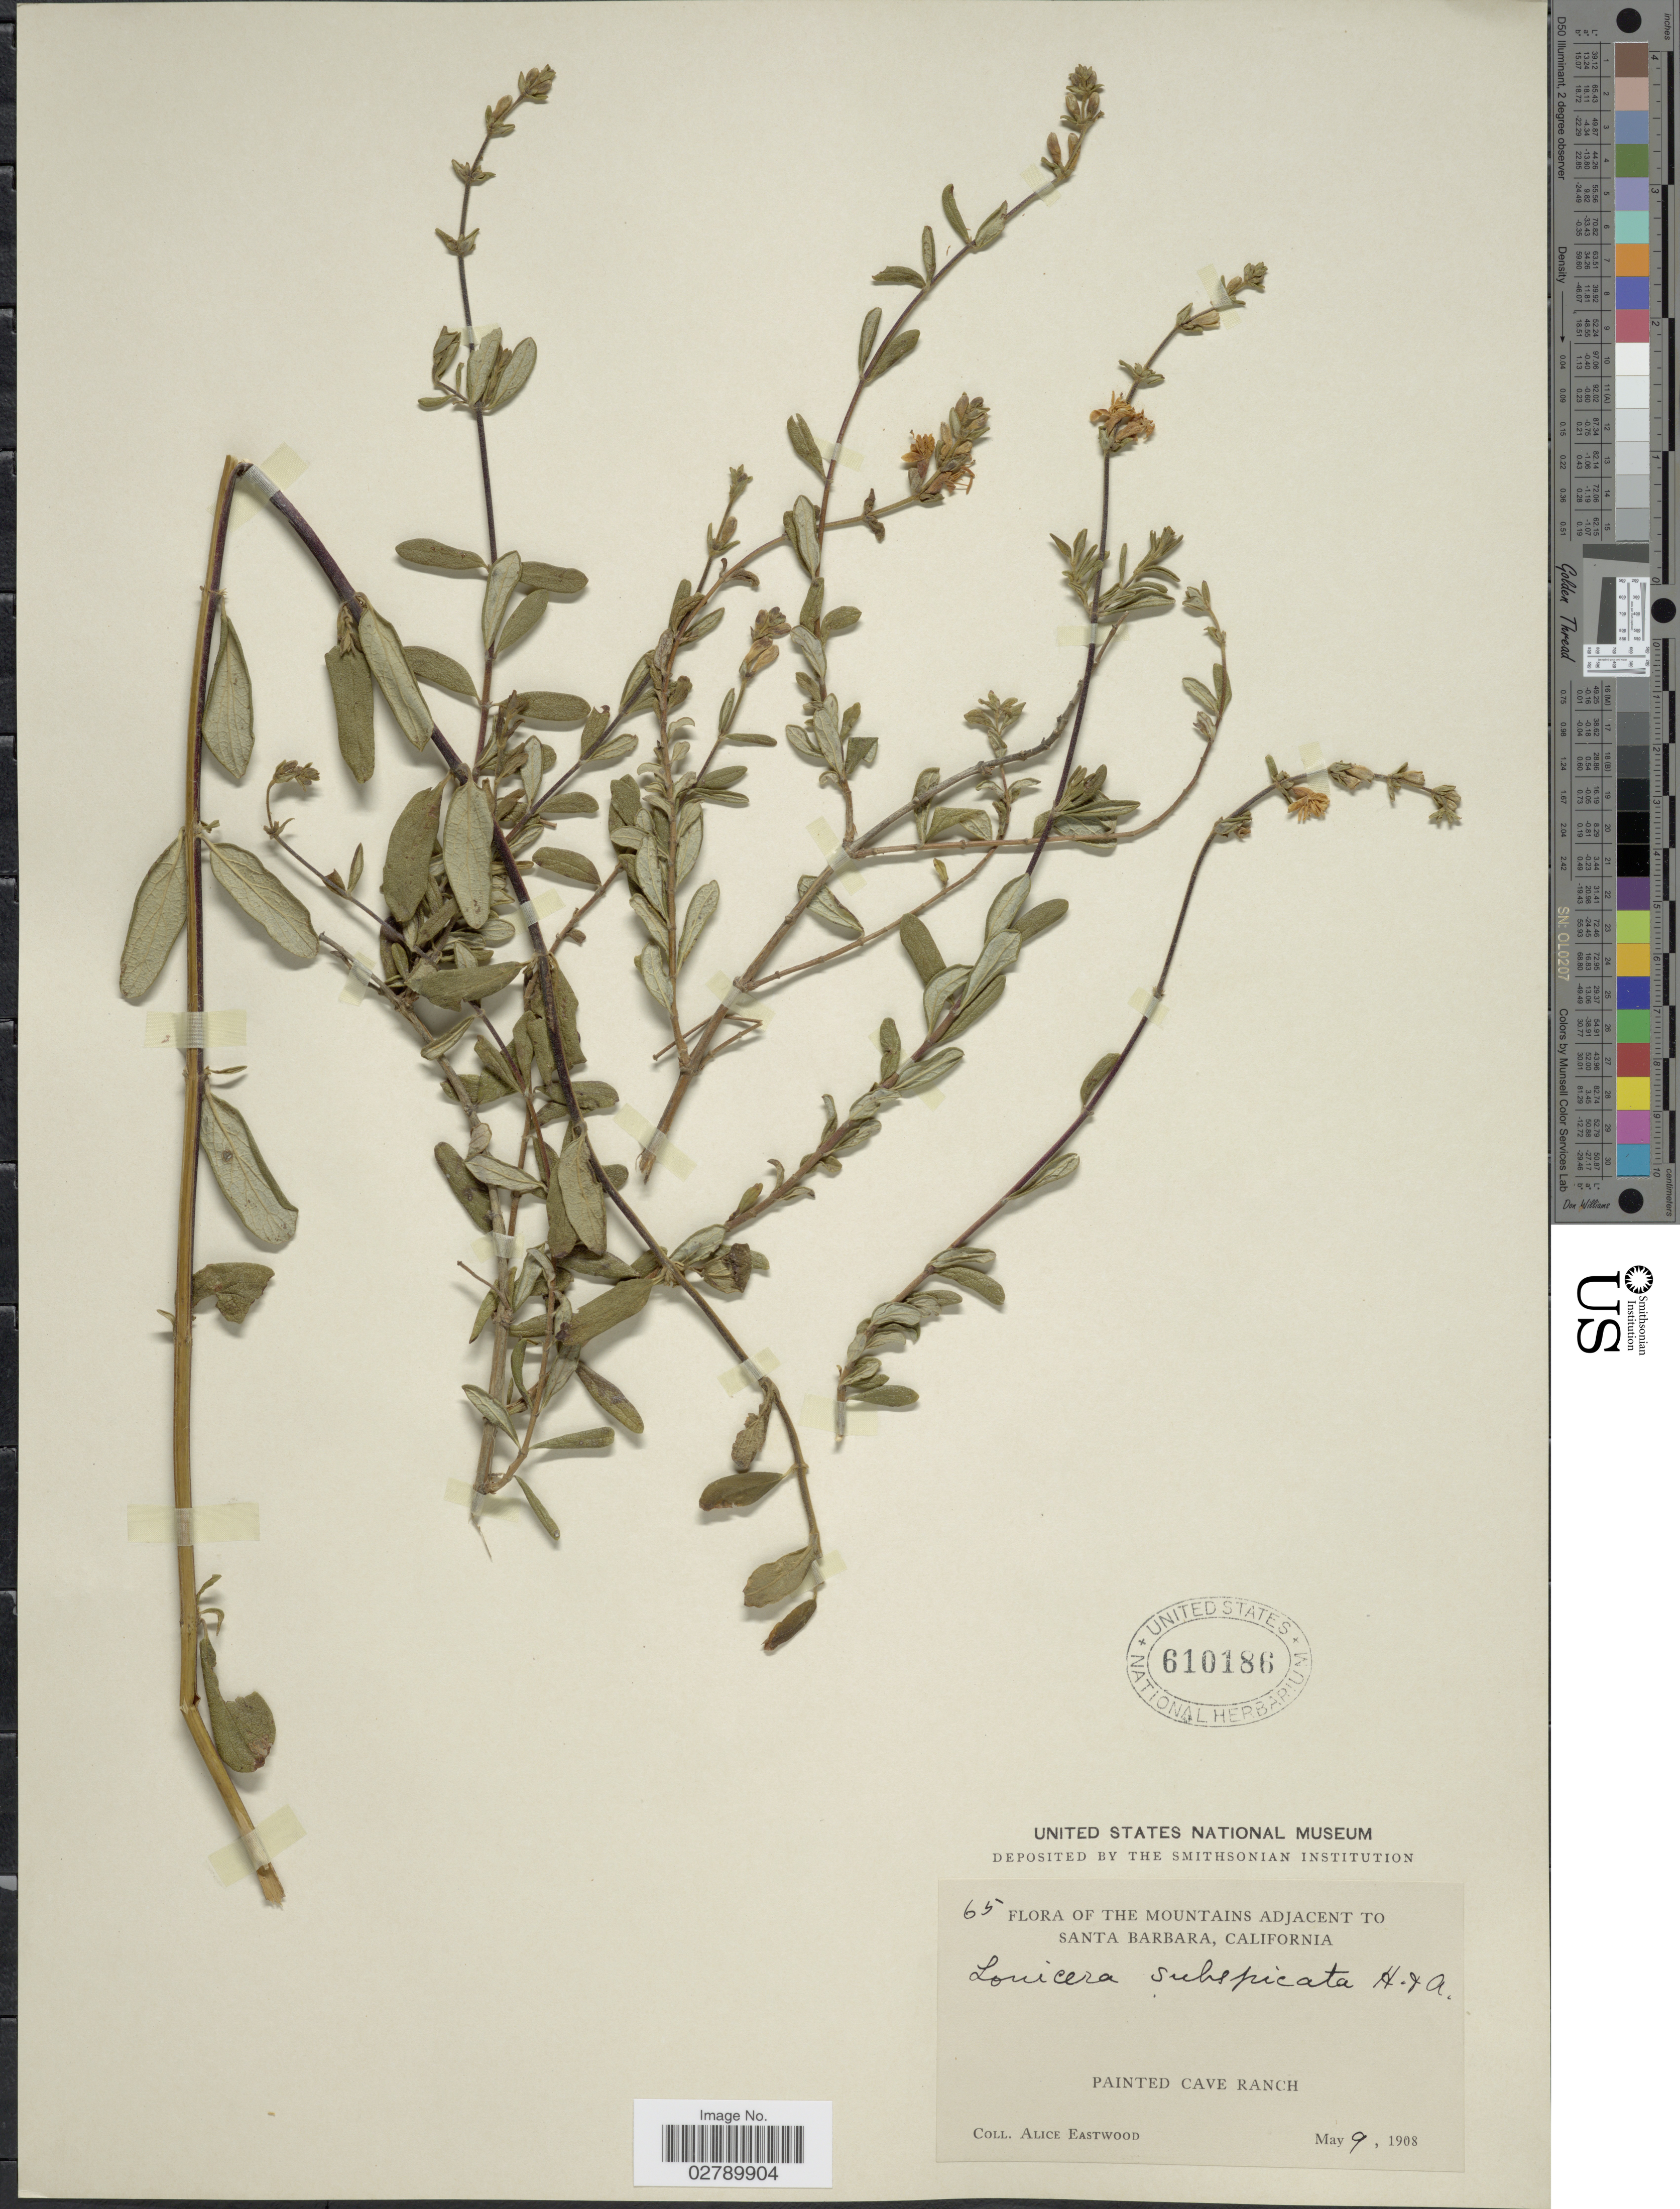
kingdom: Plantae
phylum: Tracheophyta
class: Magnoliopsida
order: Dipsacales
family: Caprifoliaceae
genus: Lonicera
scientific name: Lonicera subspicata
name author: Hook. & Arn.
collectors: A. Eastwood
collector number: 65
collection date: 1908-05-09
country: United States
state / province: California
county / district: Santa Barbara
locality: Mountains adjacent to Santa Barbara. Painted Cave Ranch.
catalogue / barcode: US 610186